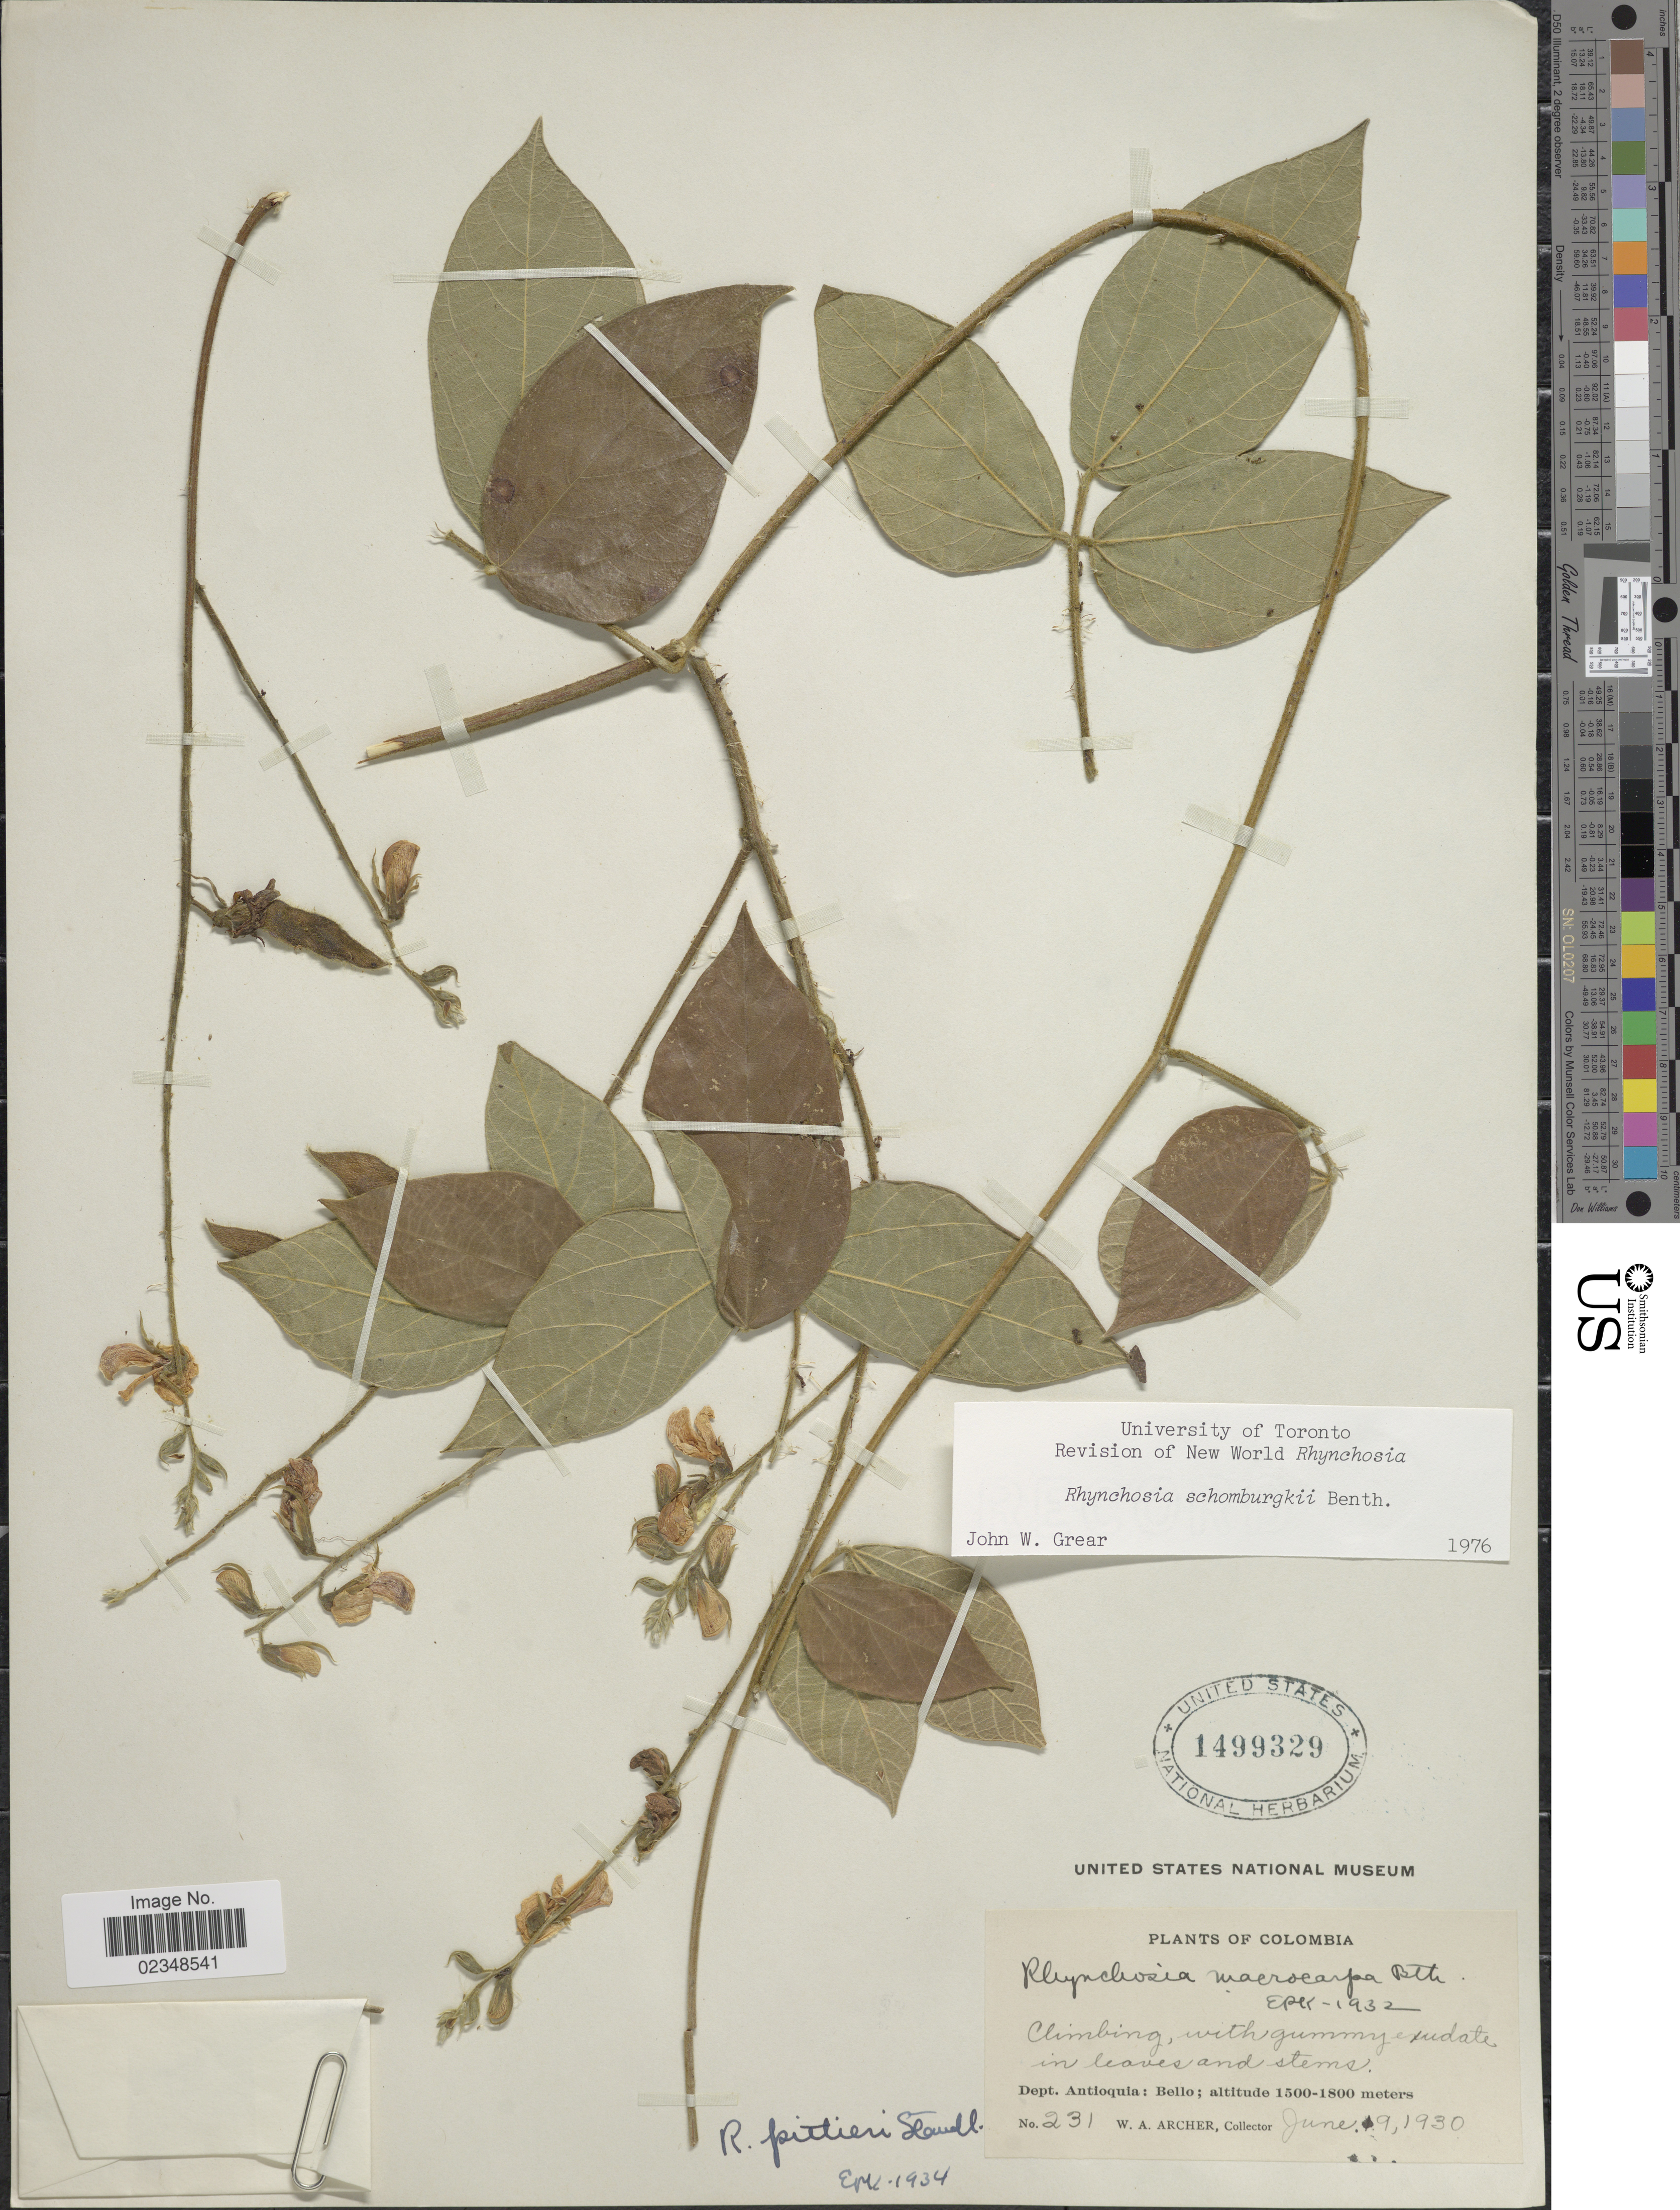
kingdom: Plantae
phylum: Tracheophyta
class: Magnoliopsida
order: Fabales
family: Fabaceae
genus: Rhynchosia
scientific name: Rhynchosia schomburgkii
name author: Benth. in Mart.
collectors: W. A. Archer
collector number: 231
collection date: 1930-06-09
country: Colombia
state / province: Antioquia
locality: Bello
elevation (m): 1500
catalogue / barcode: US 1499329